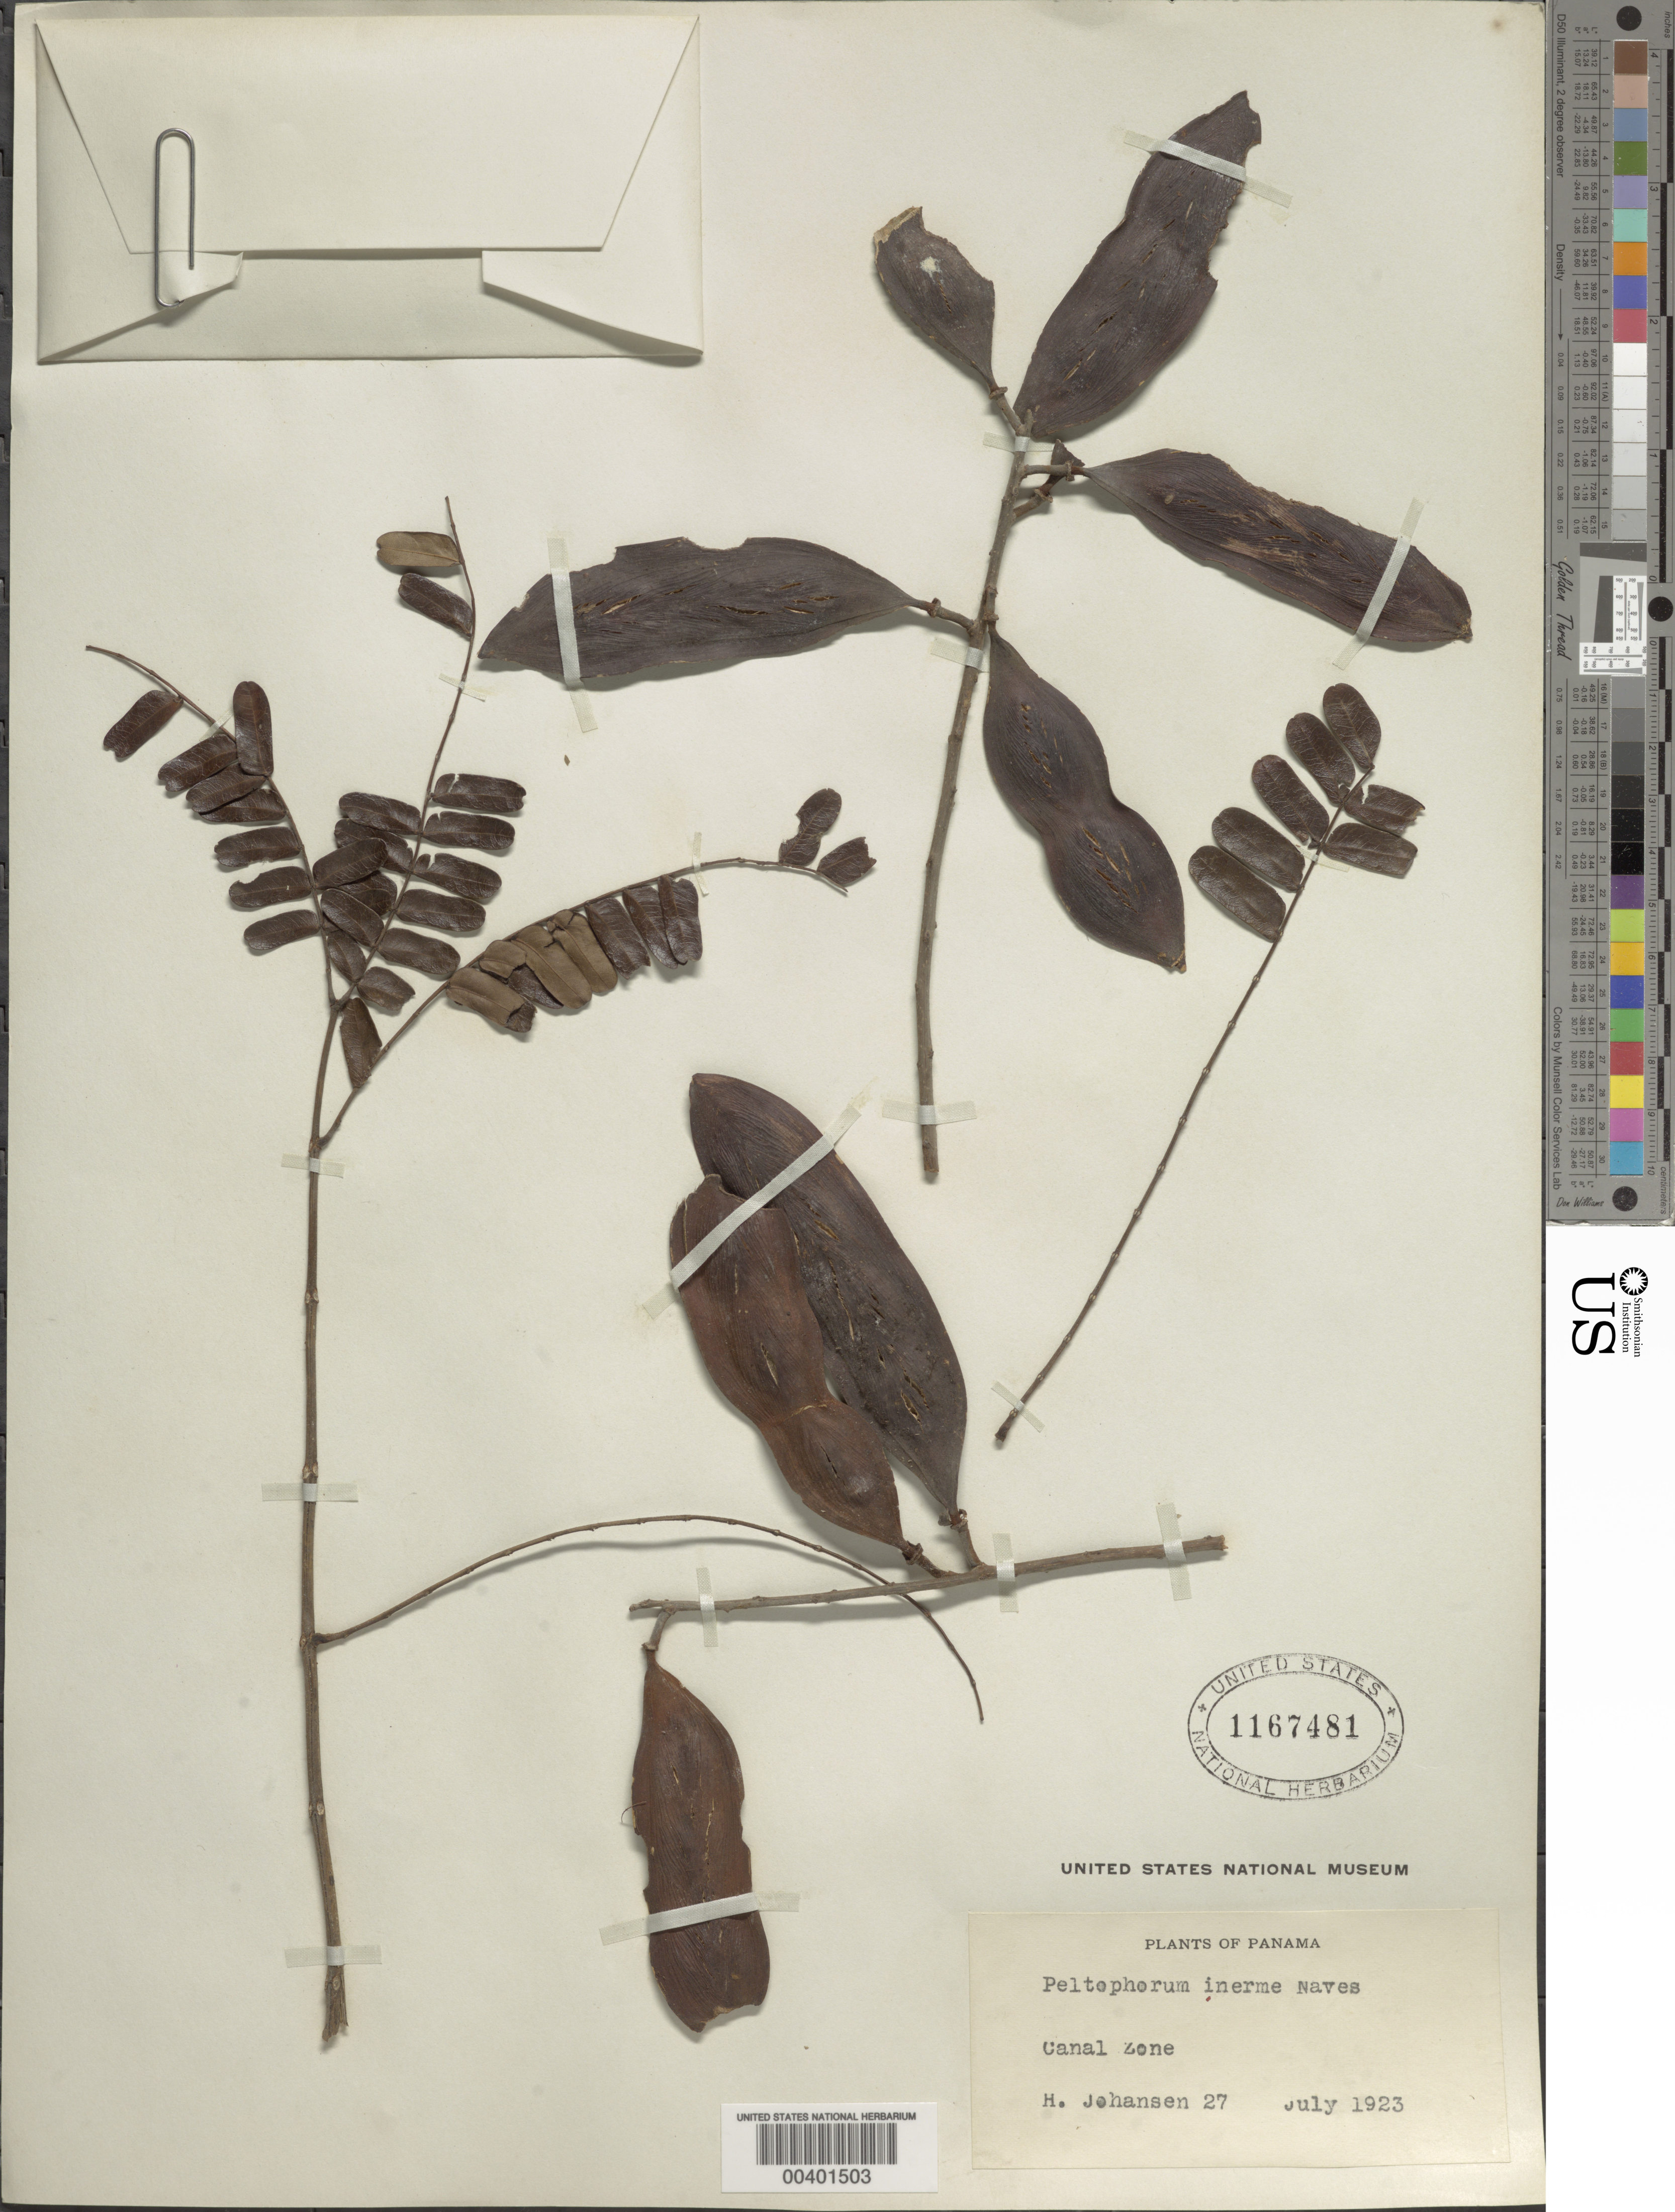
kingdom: Plantae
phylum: Tracheophyta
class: Magnoliopsida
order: Fabales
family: Fabaceae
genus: Peltophorum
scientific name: Peltophorum pterocarpum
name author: (DC.) Backer ex K. Heyne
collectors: H. Johansen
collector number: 27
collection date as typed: Jul 1923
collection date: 1923-07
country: Panama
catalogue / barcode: US 1167481